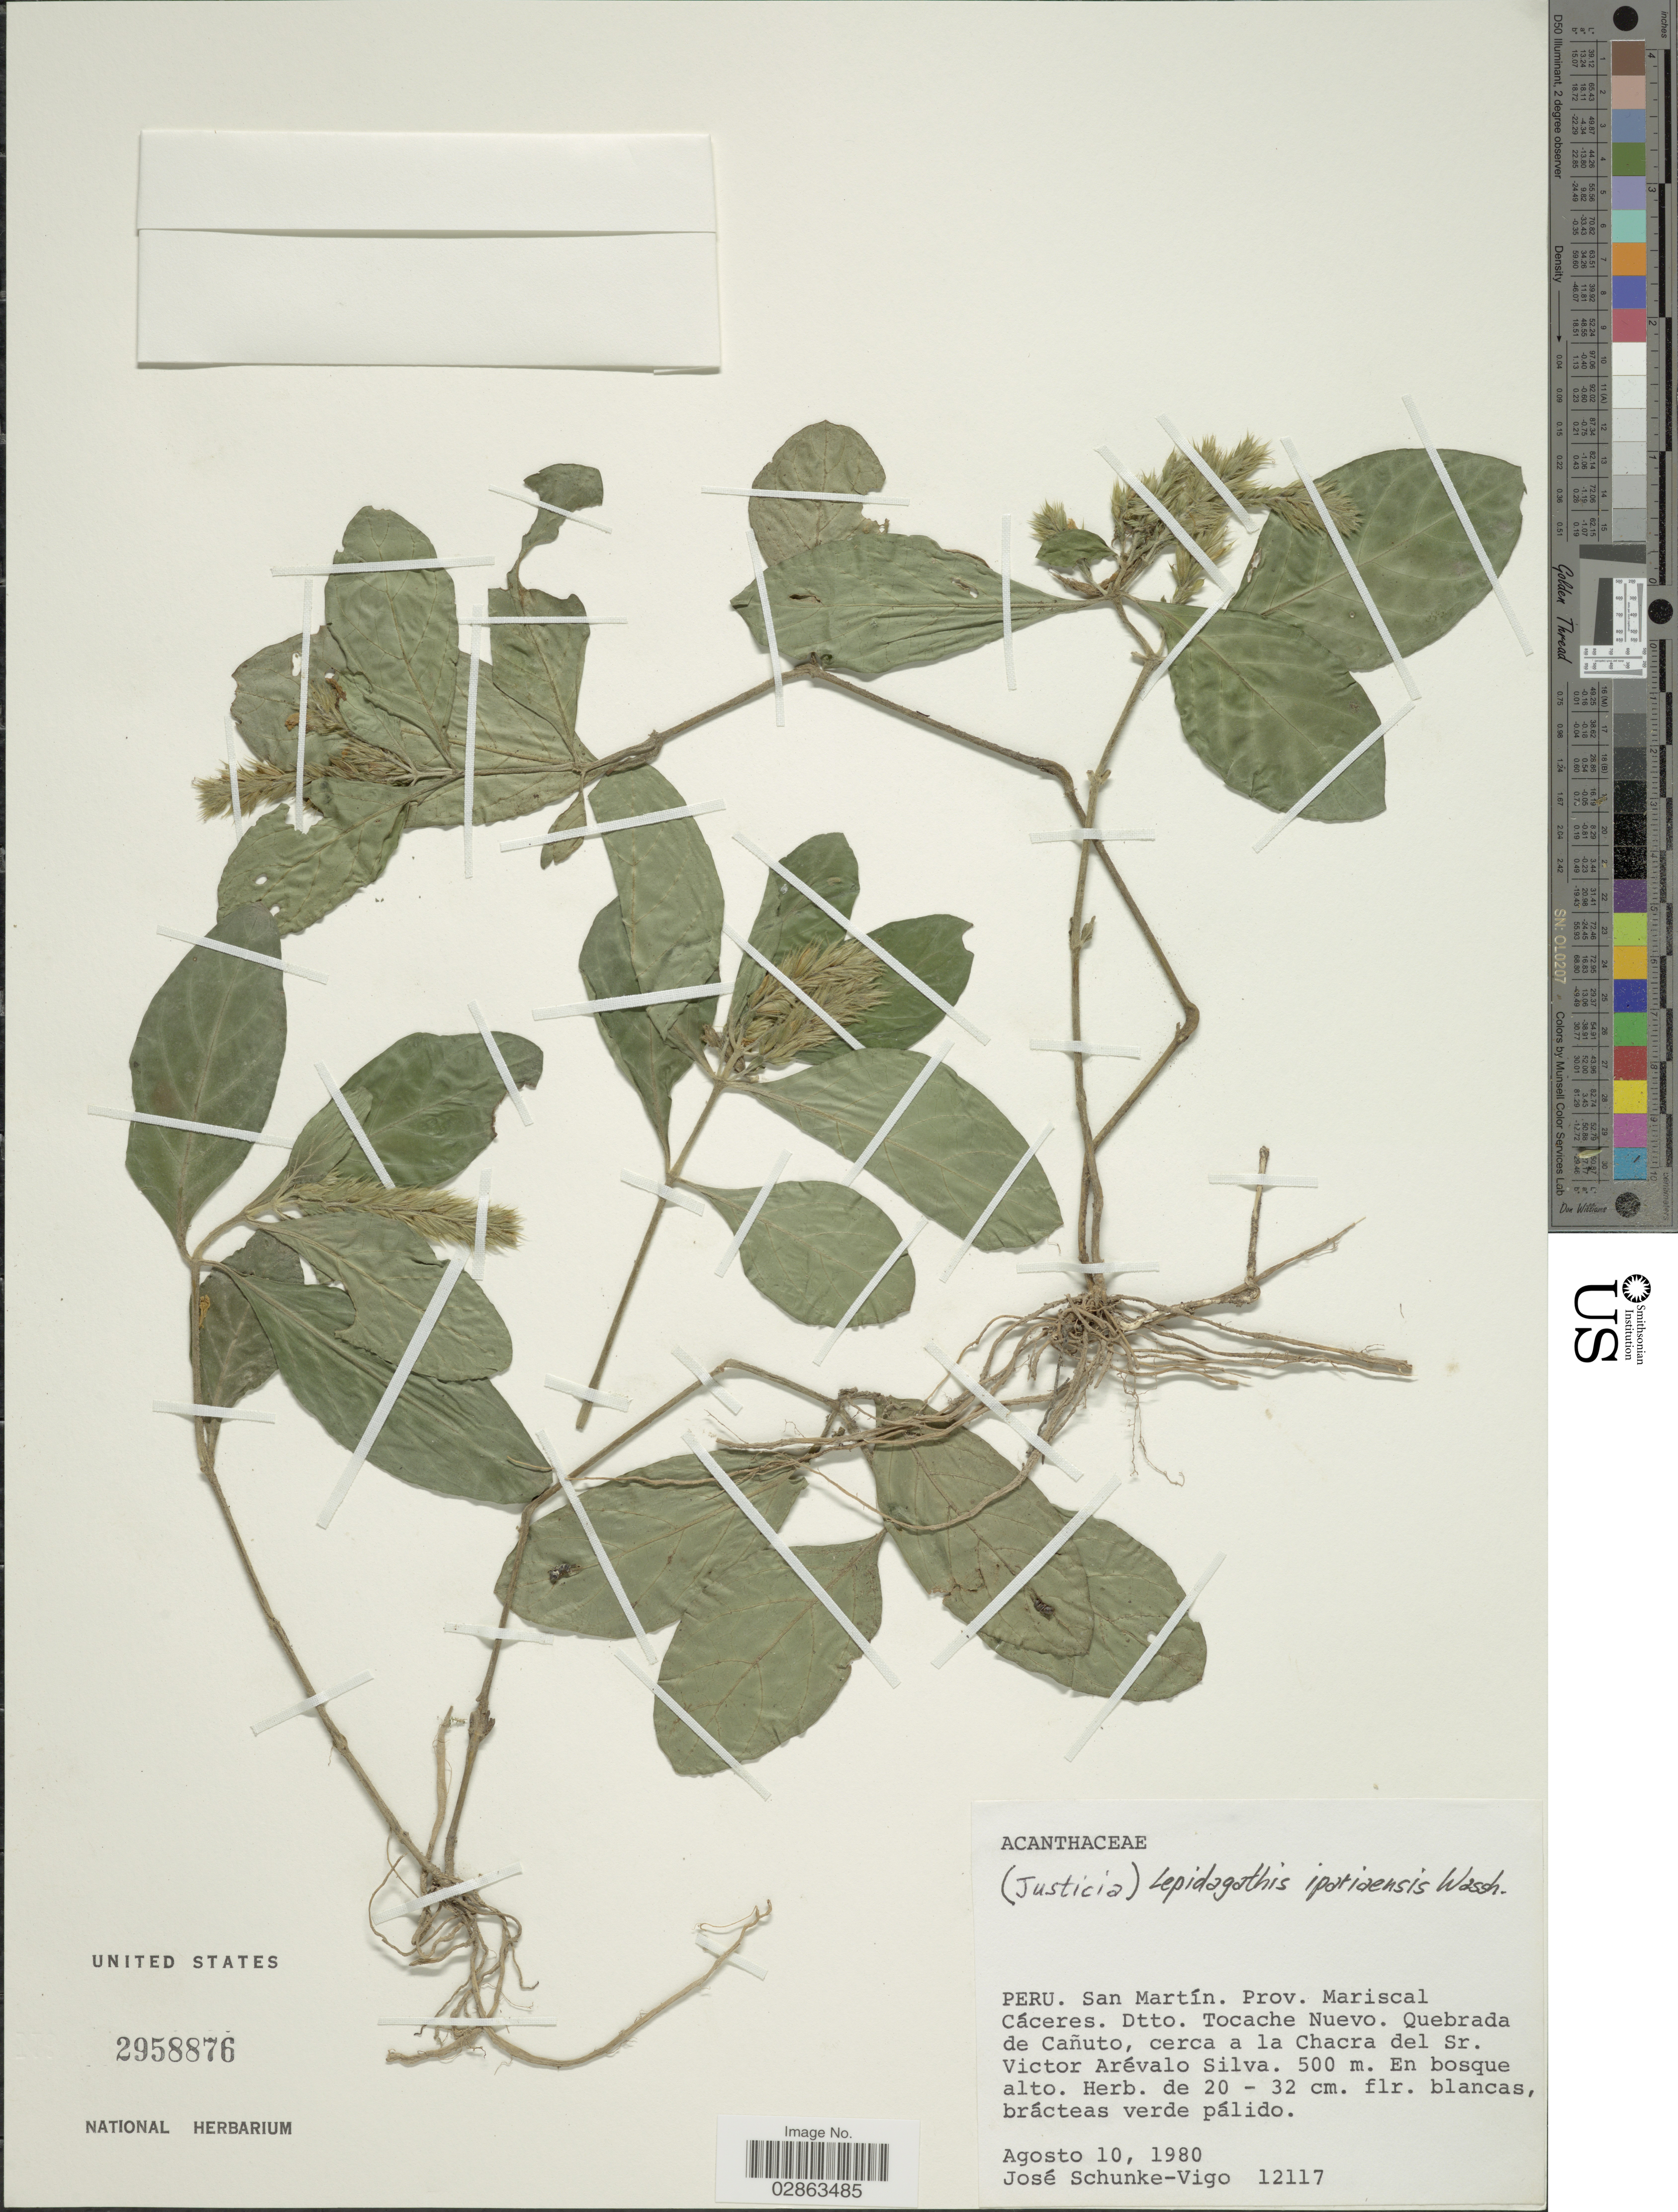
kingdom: Plantae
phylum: Tracheophyta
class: Magnoliopsida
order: Lamiales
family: Acanthaceae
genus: Lepidagathis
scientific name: Lepidagathis ipariaensis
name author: Wassh.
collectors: J. Schunke Vigo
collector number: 12117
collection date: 1980-08-10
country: Peru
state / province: San Martín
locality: Prov. Mariscal Cáceres. Dtto. Tocache Nuevo. Quebrada de Cañuto, cerca a la Chacra del Sr. Victor Arévelo Silva.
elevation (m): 500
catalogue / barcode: US 2958876